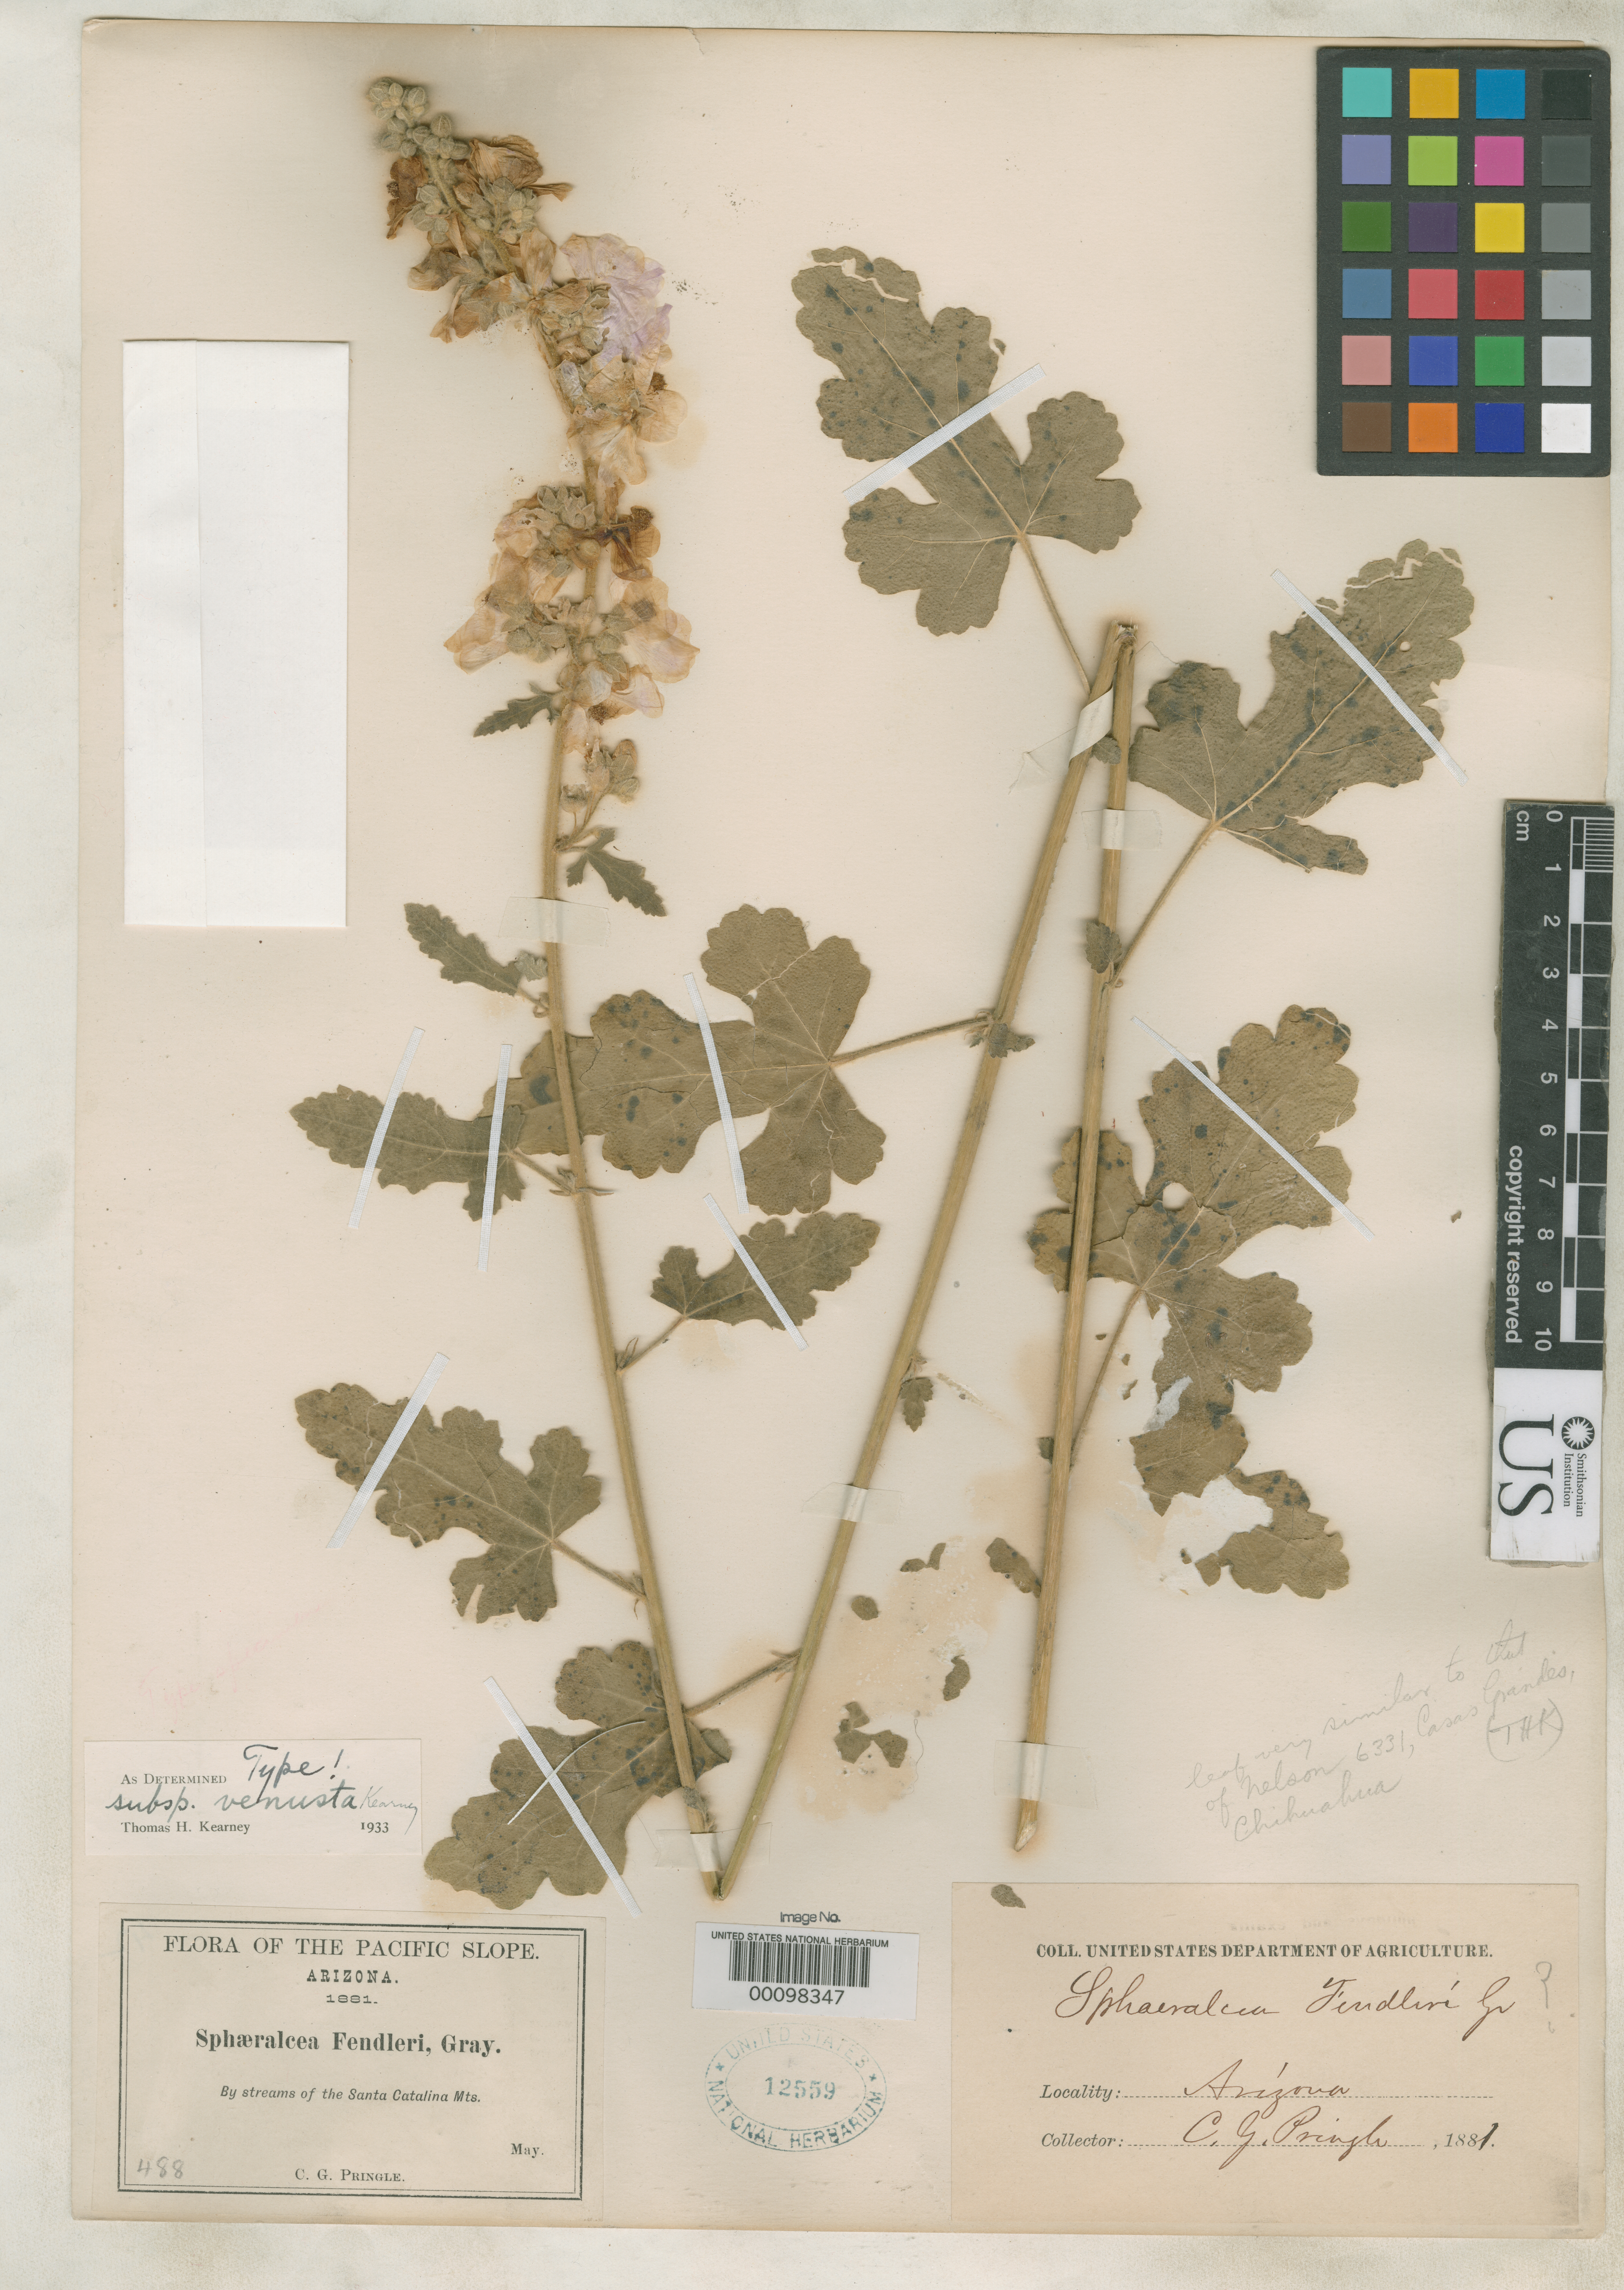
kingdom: Plantae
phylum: Tracheophyta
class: Magnoliopsida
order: Malvales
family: Malvaceae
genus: Sphaeralcea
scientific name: Sphaeralcea fendleri subsp. venusta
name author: Kearney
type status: Holotype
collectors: C. G. Pringle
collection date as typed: May 1881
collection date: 1881-05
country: United States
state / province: Arizona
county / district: Pima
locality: By streams of Santa Catalina Mountains.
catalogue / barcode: US 12559